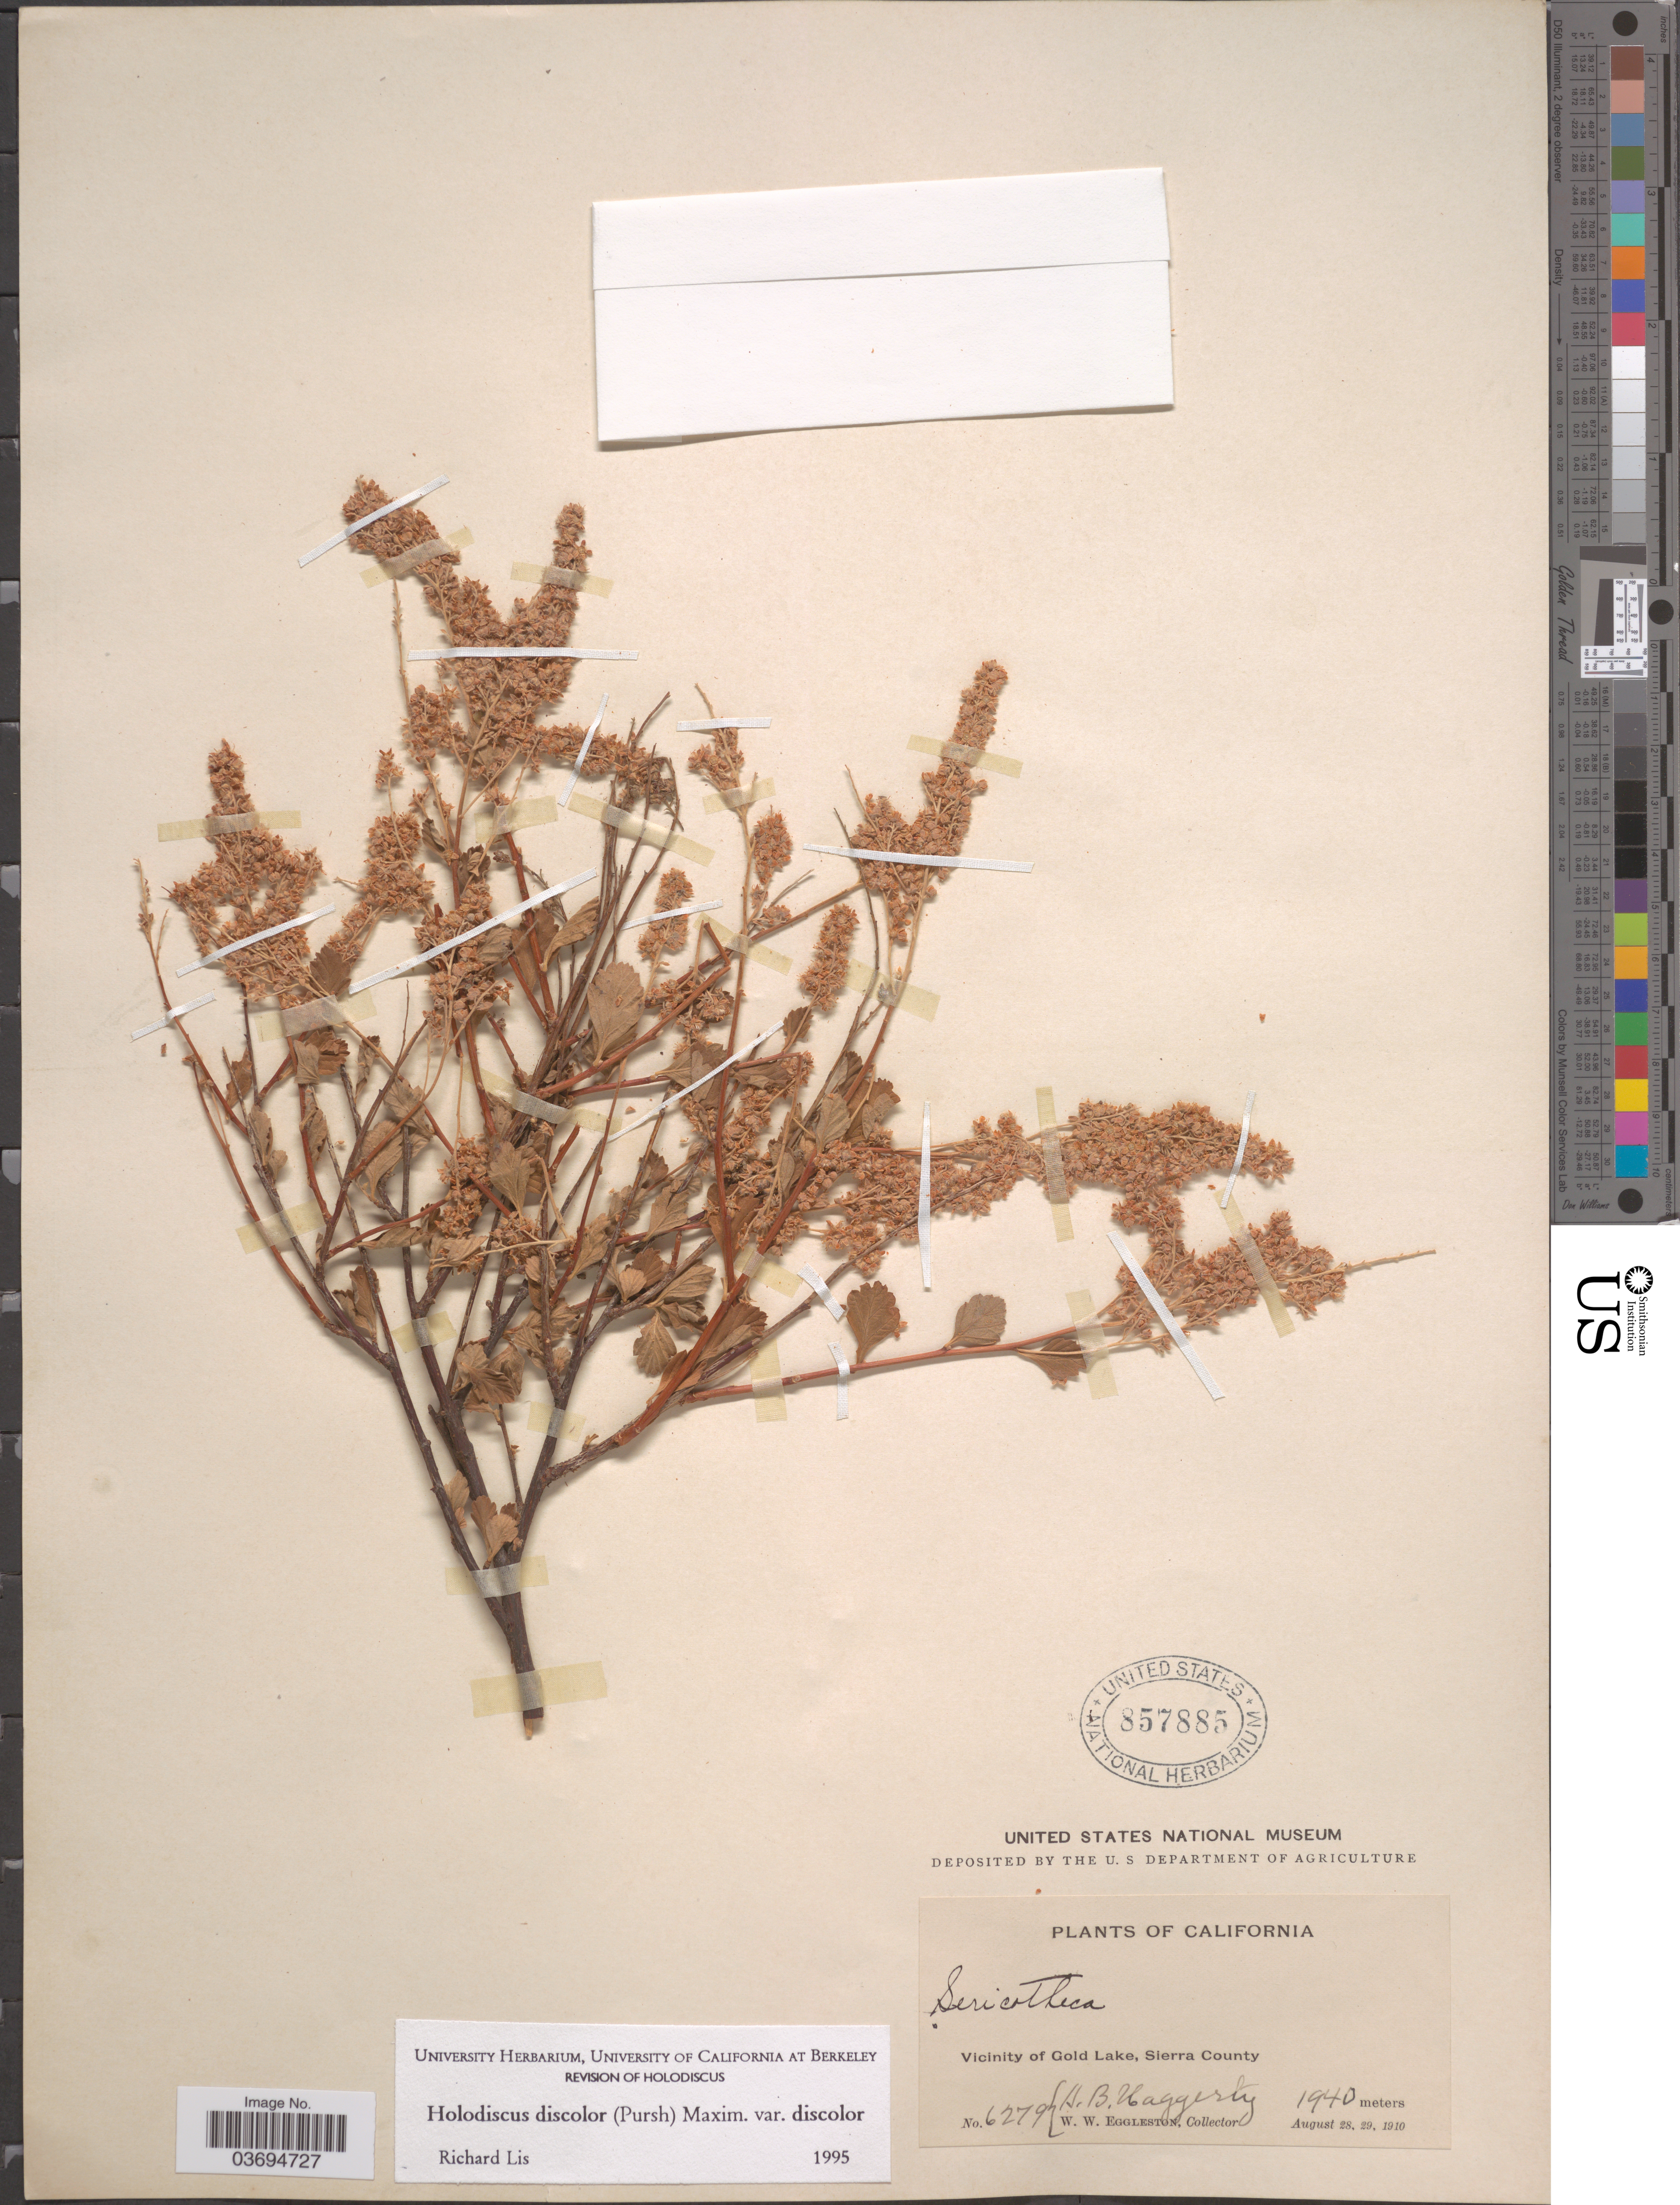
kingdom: Plantae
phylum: Tracheophyta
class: Magnoliopsida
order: Rosales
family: Rosaceae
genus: Holodiscus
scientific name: Holodiscus discolor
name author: (Pursh) Maxim.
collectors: W. W. Eggleston & A. Haggerty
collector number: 6279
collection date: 1910-08-28/1910-08-29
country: United States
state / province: California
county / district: Sierra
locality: Vicinity of Gold Lake, Sierra County.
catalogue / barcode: US 857885